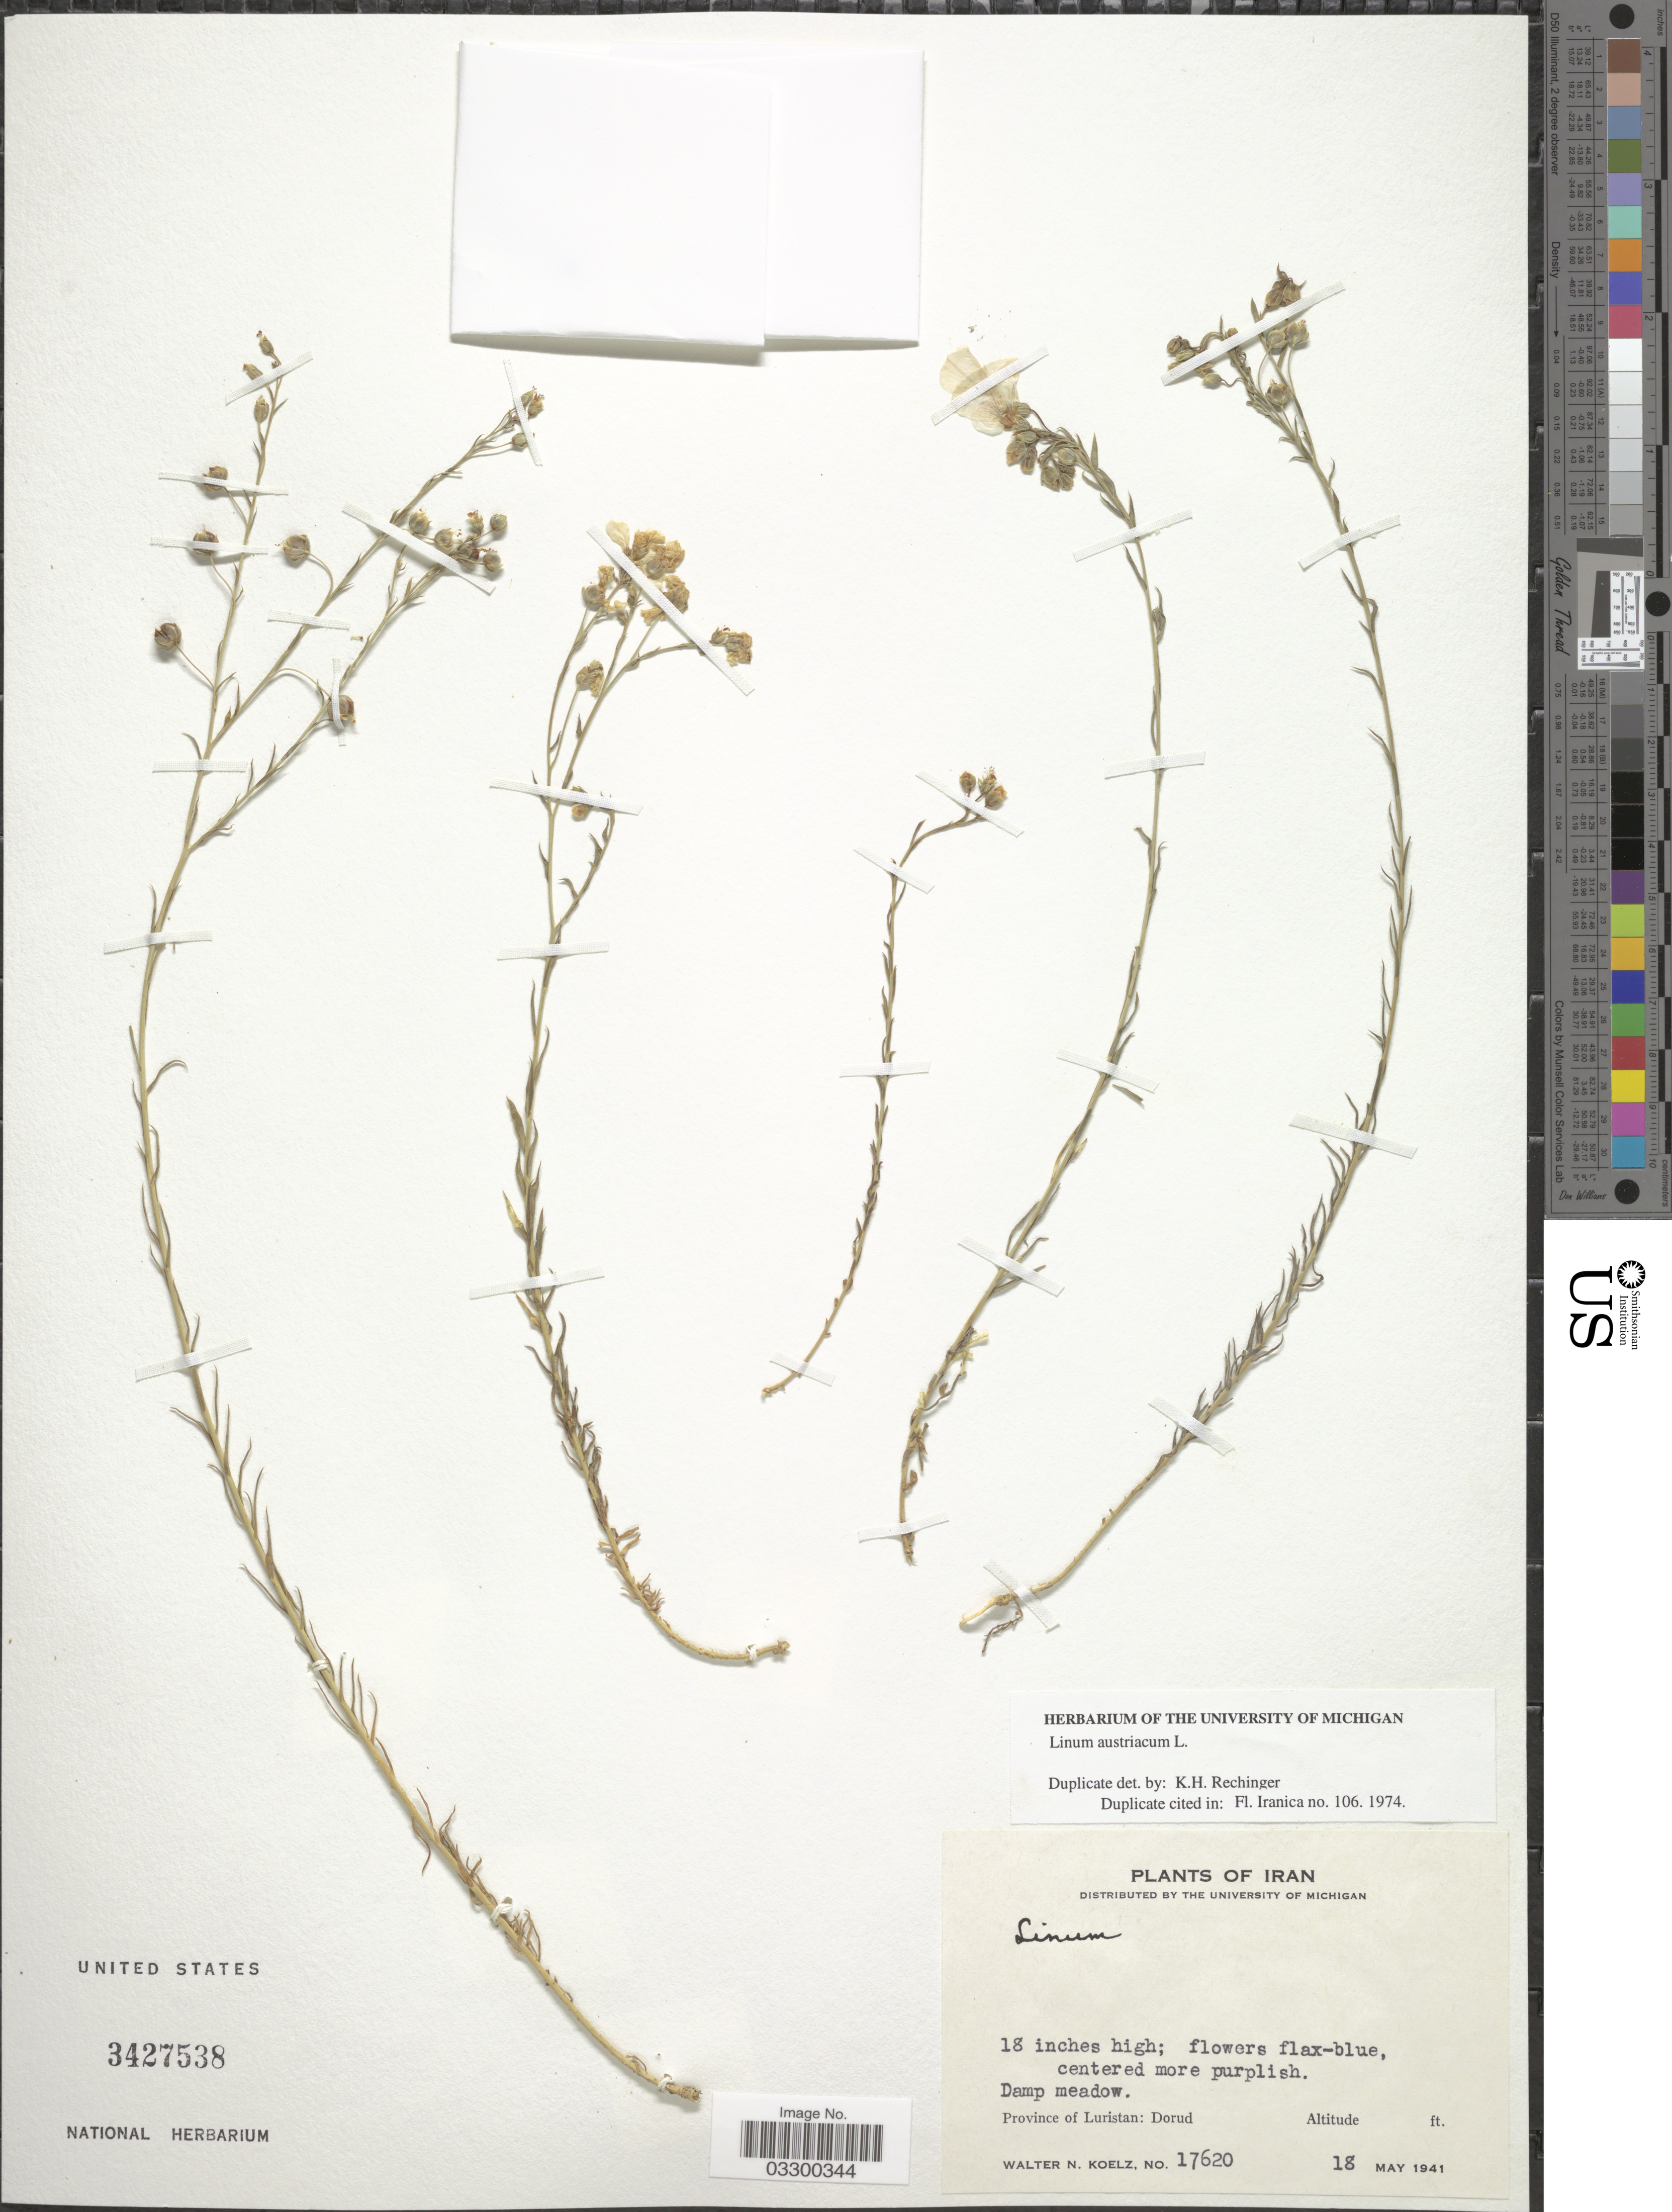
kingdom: Plantae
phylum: Tracheophyta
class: Magnoliopsida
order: Malpighiales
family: Linaceae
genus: Linum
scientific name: Linum austriacum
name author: L.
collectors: W. N. Koelz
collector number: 17620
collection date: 1941-05-18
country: Iran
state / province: Lorestan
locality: Province of Luristan: Dorud.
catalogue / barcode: US 3427538